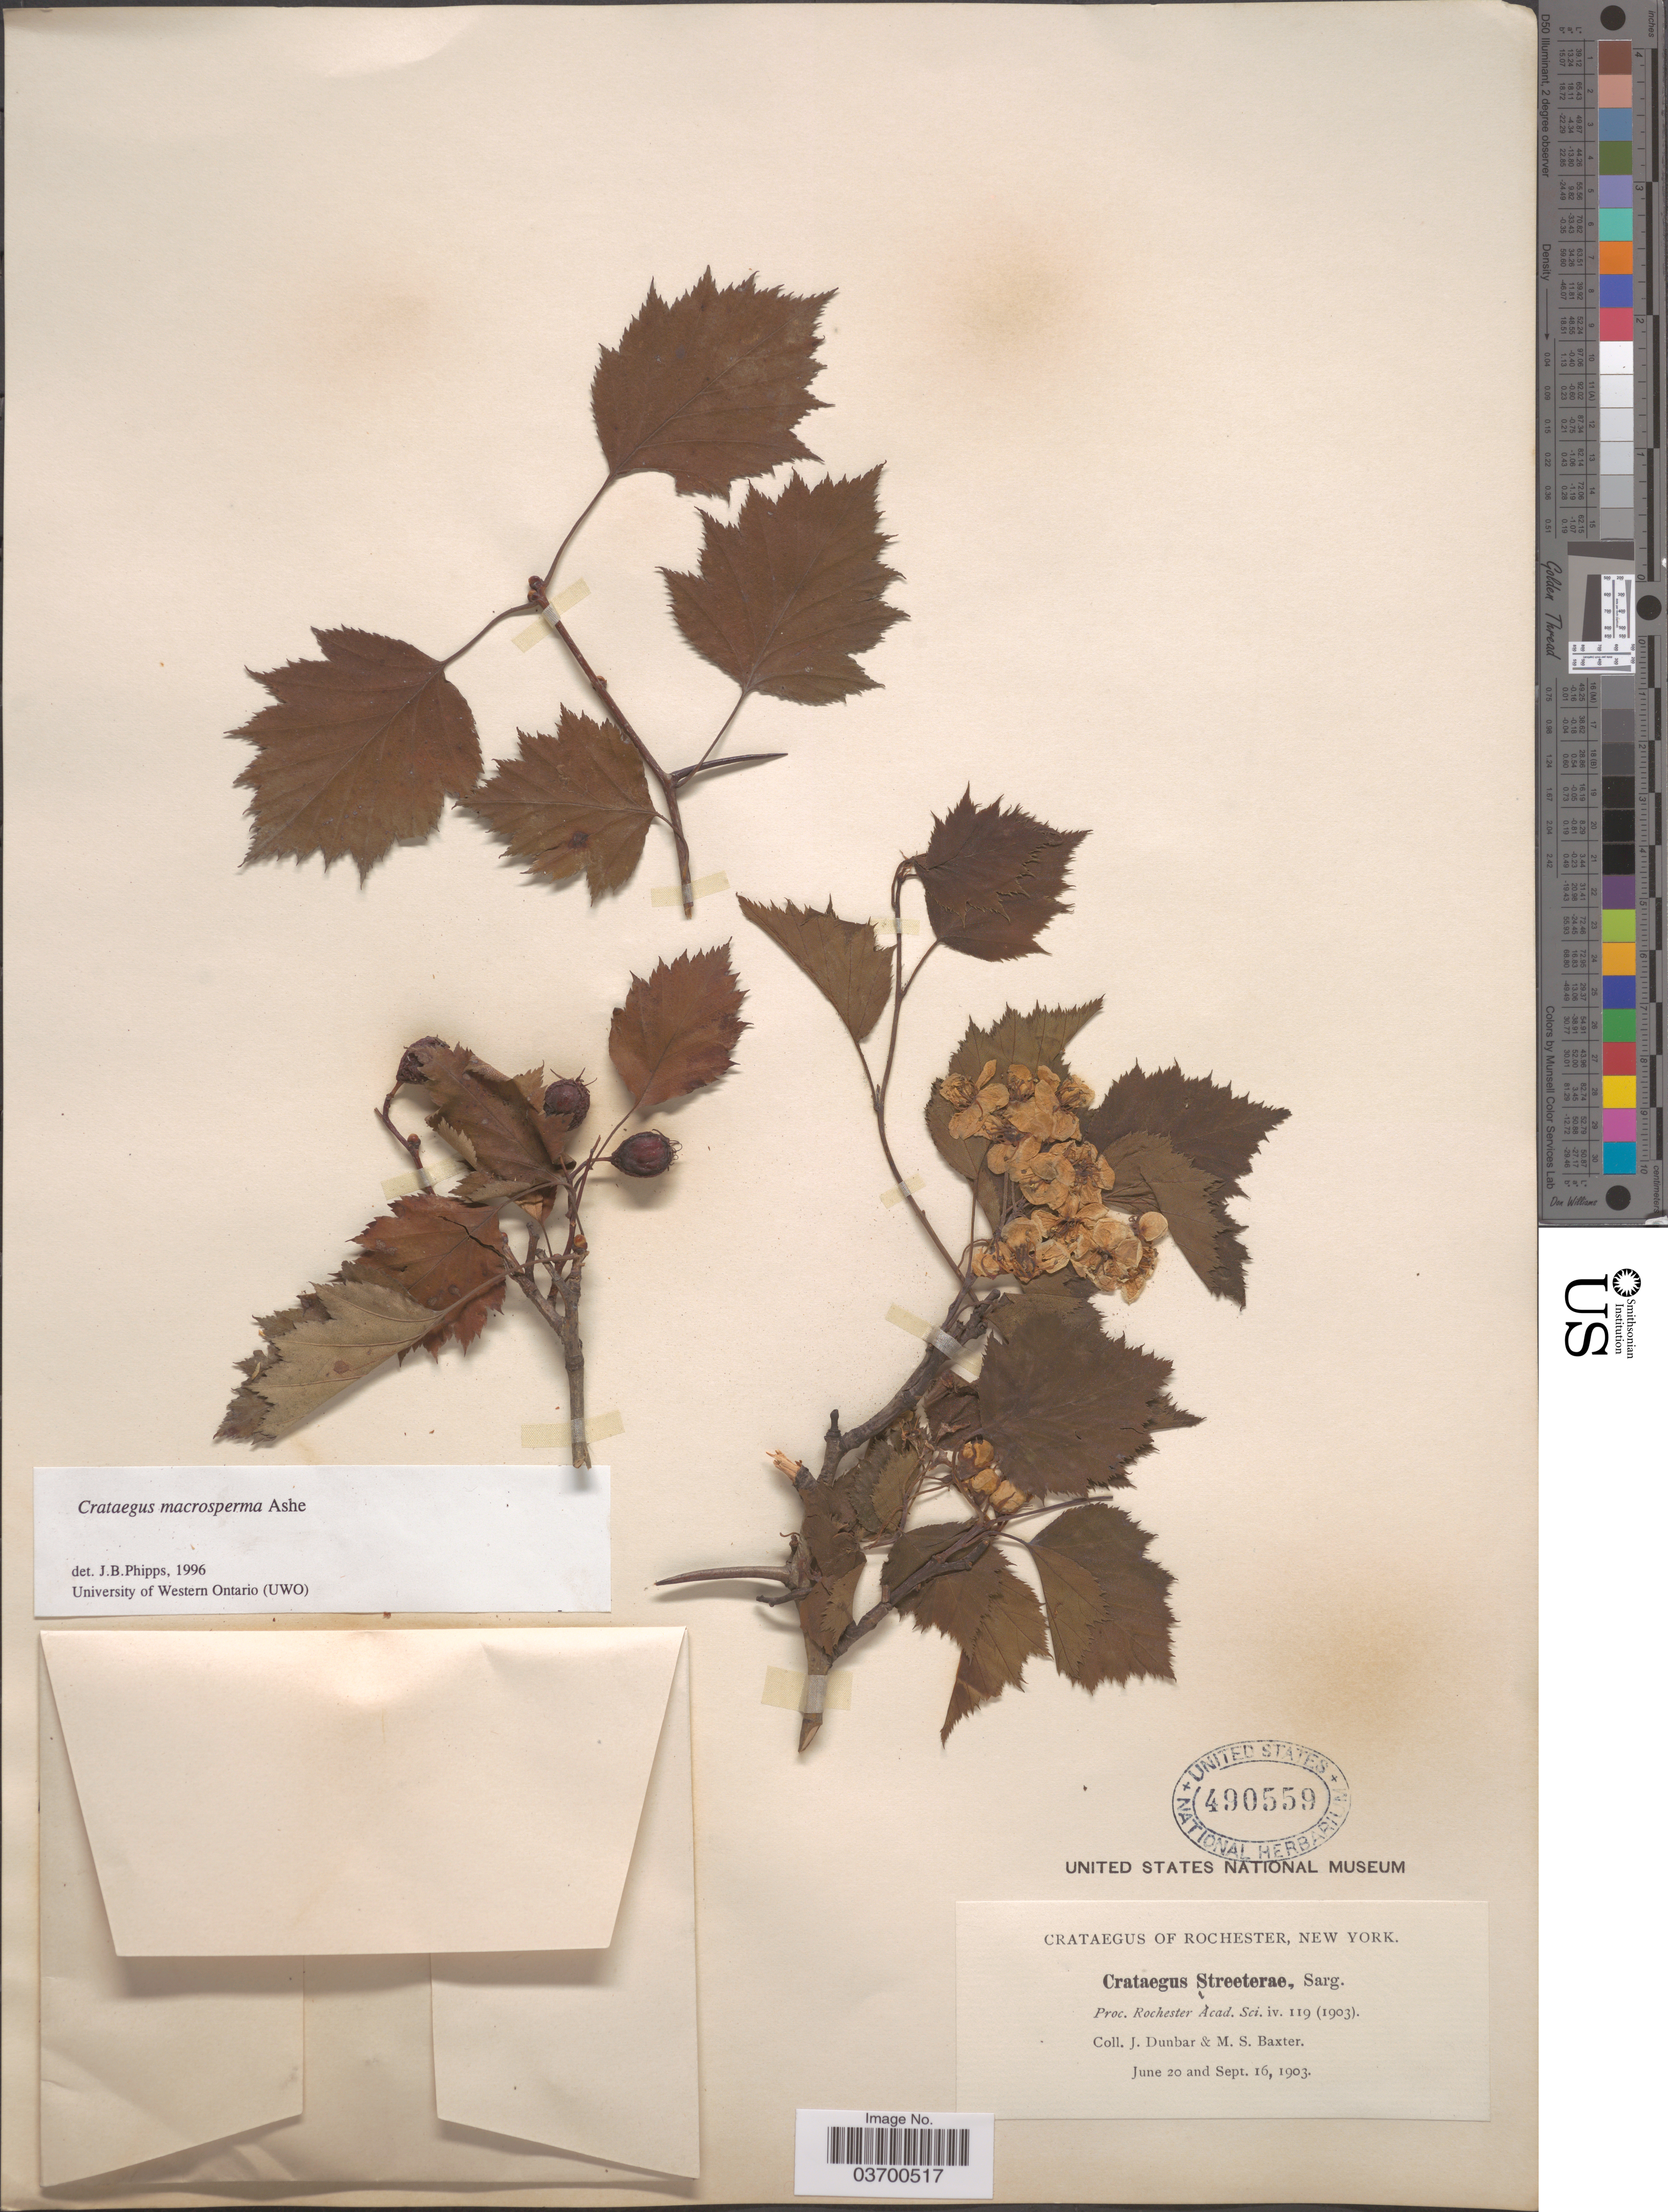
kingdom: Plantae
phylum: Tracheophyta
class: Magnoliopsida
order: Rosales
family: Rosaceae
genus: Crataegus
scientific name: Crataegus macrosperma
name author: Ashe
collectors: J. Dunbar & M. Baxter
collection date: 1903-06-20/1903-09-16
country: United States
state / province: New York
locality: Rochester.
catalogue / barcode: US 490559